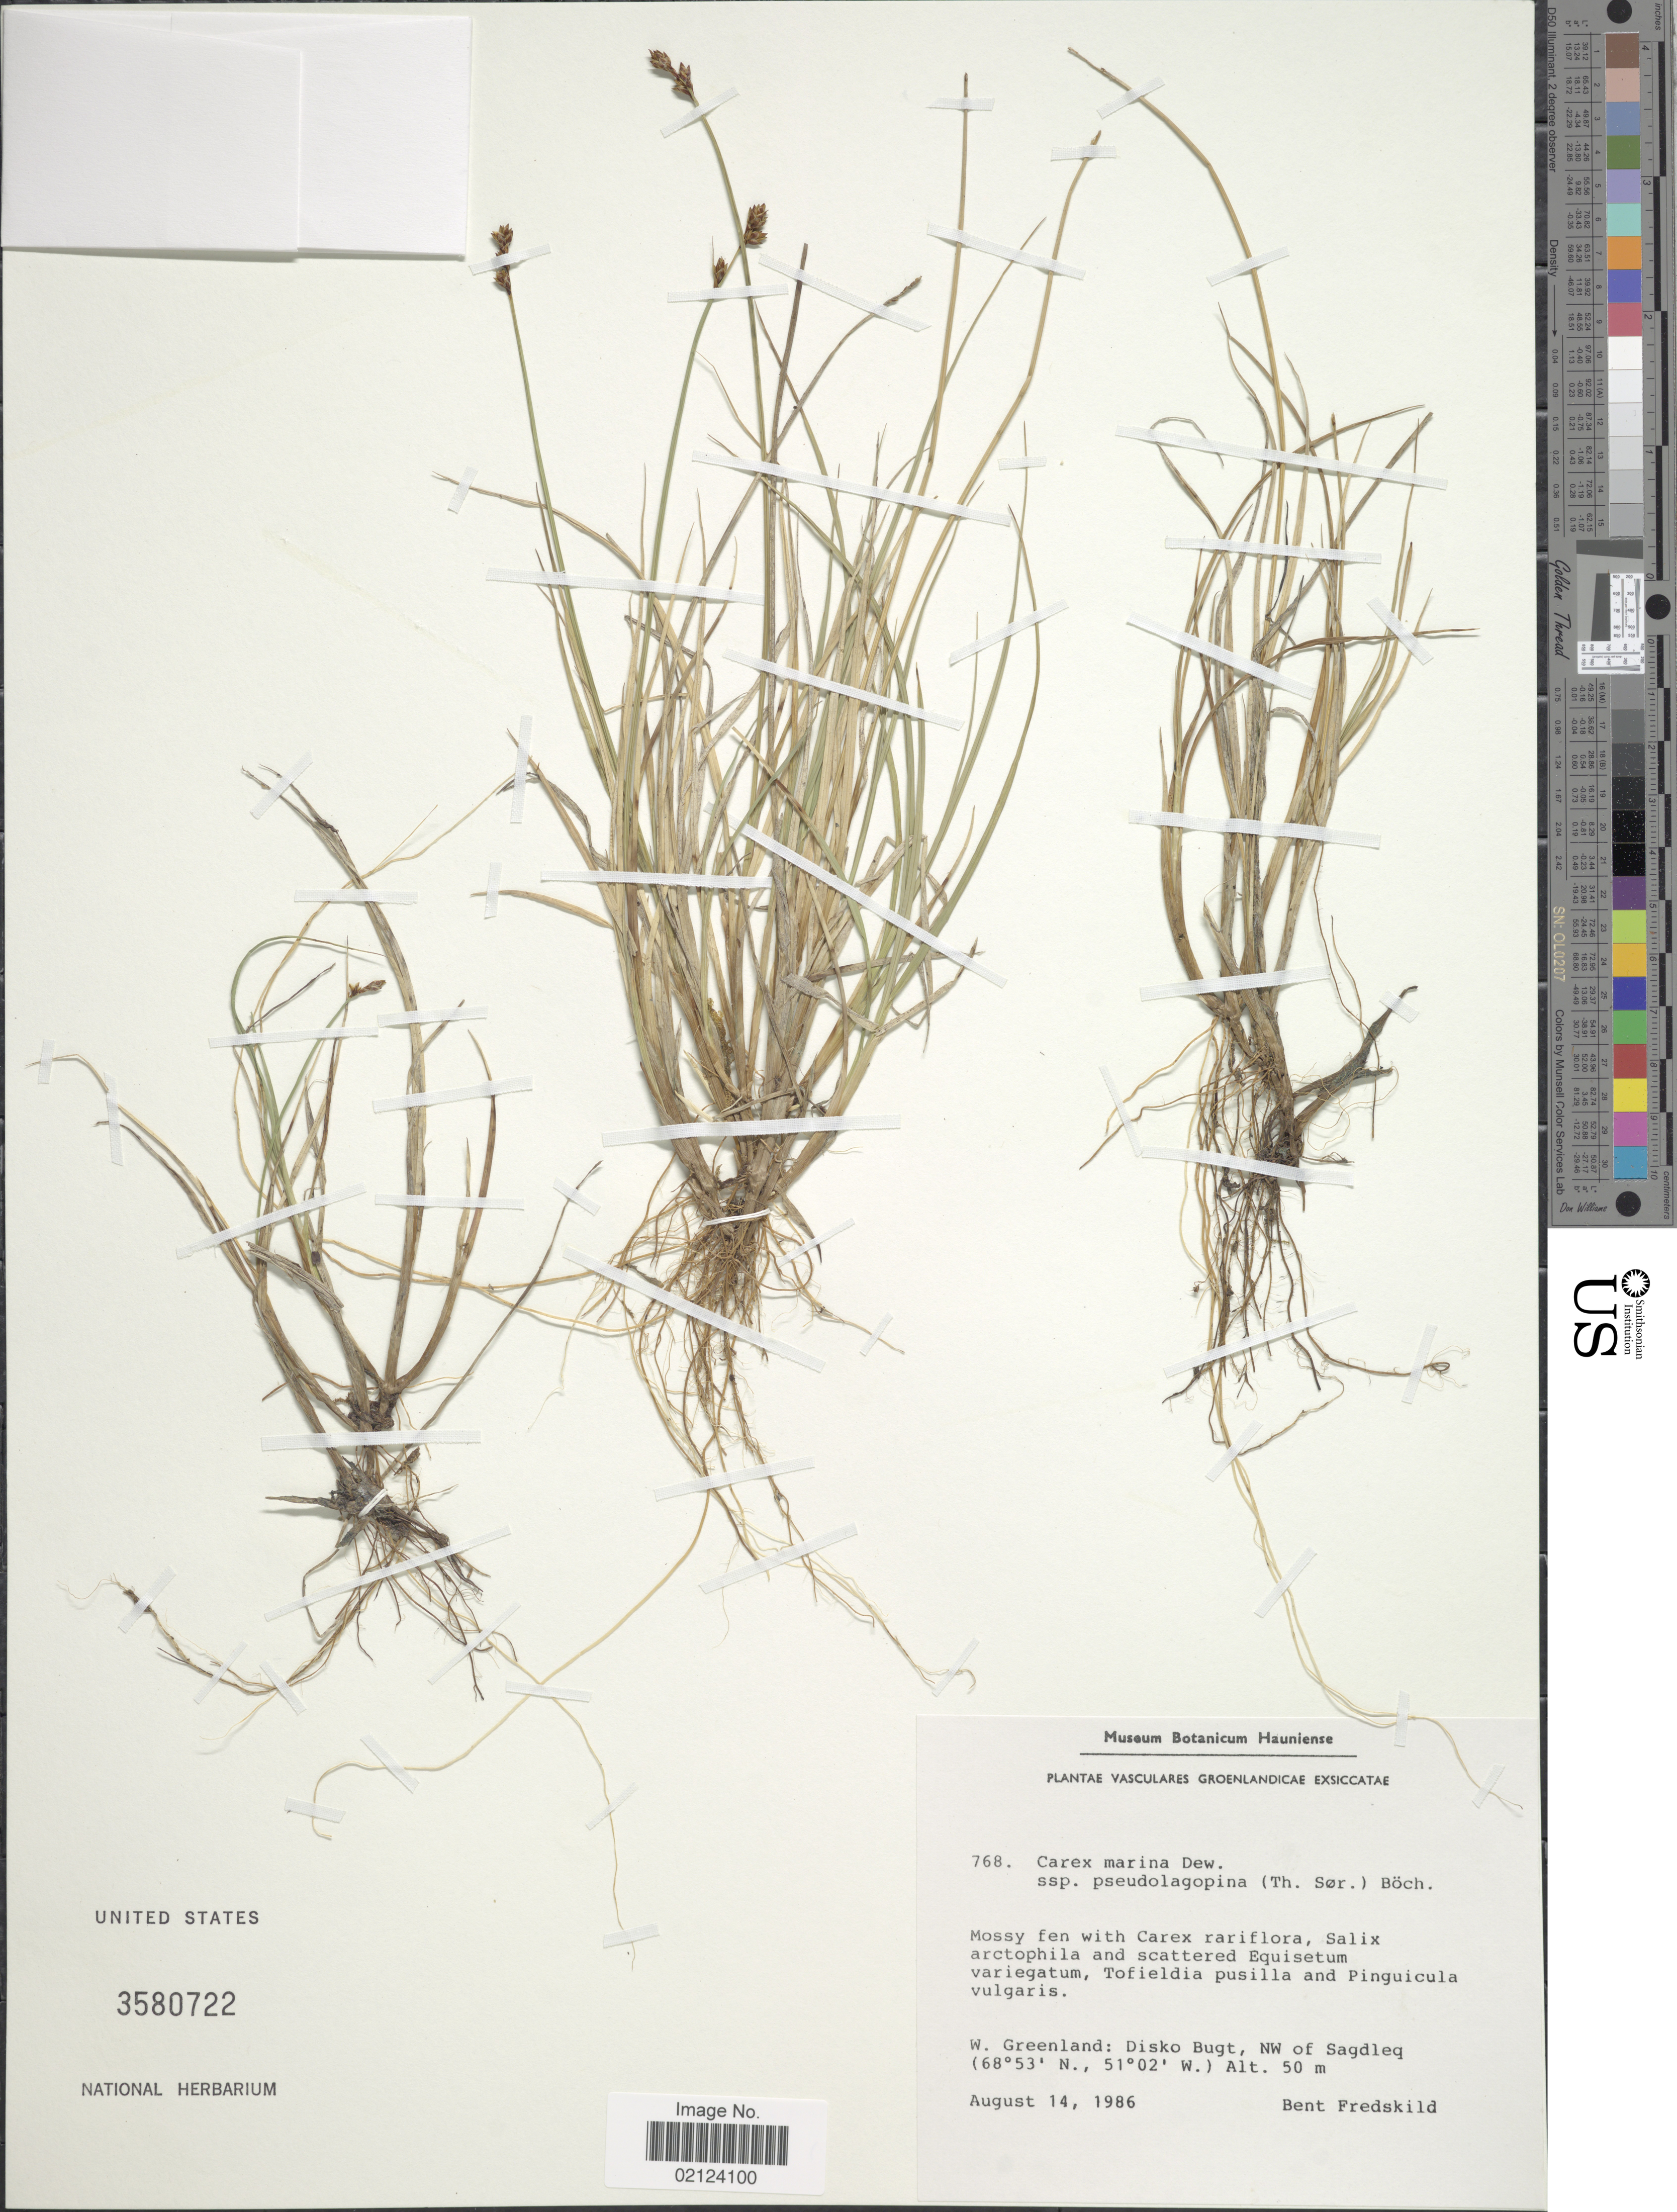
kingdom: Plantae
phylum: Tracheophyta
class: Liliopsida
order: Poales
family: Cyperaceae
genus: Carex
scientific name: Carex marina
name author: Dewey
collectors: B. Fredskild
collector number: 768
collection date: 1986-08-14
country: Greenland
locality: W. Greenland: Disko Bugt, NW of Sagdleq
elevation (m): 50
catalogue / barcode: US 3580722